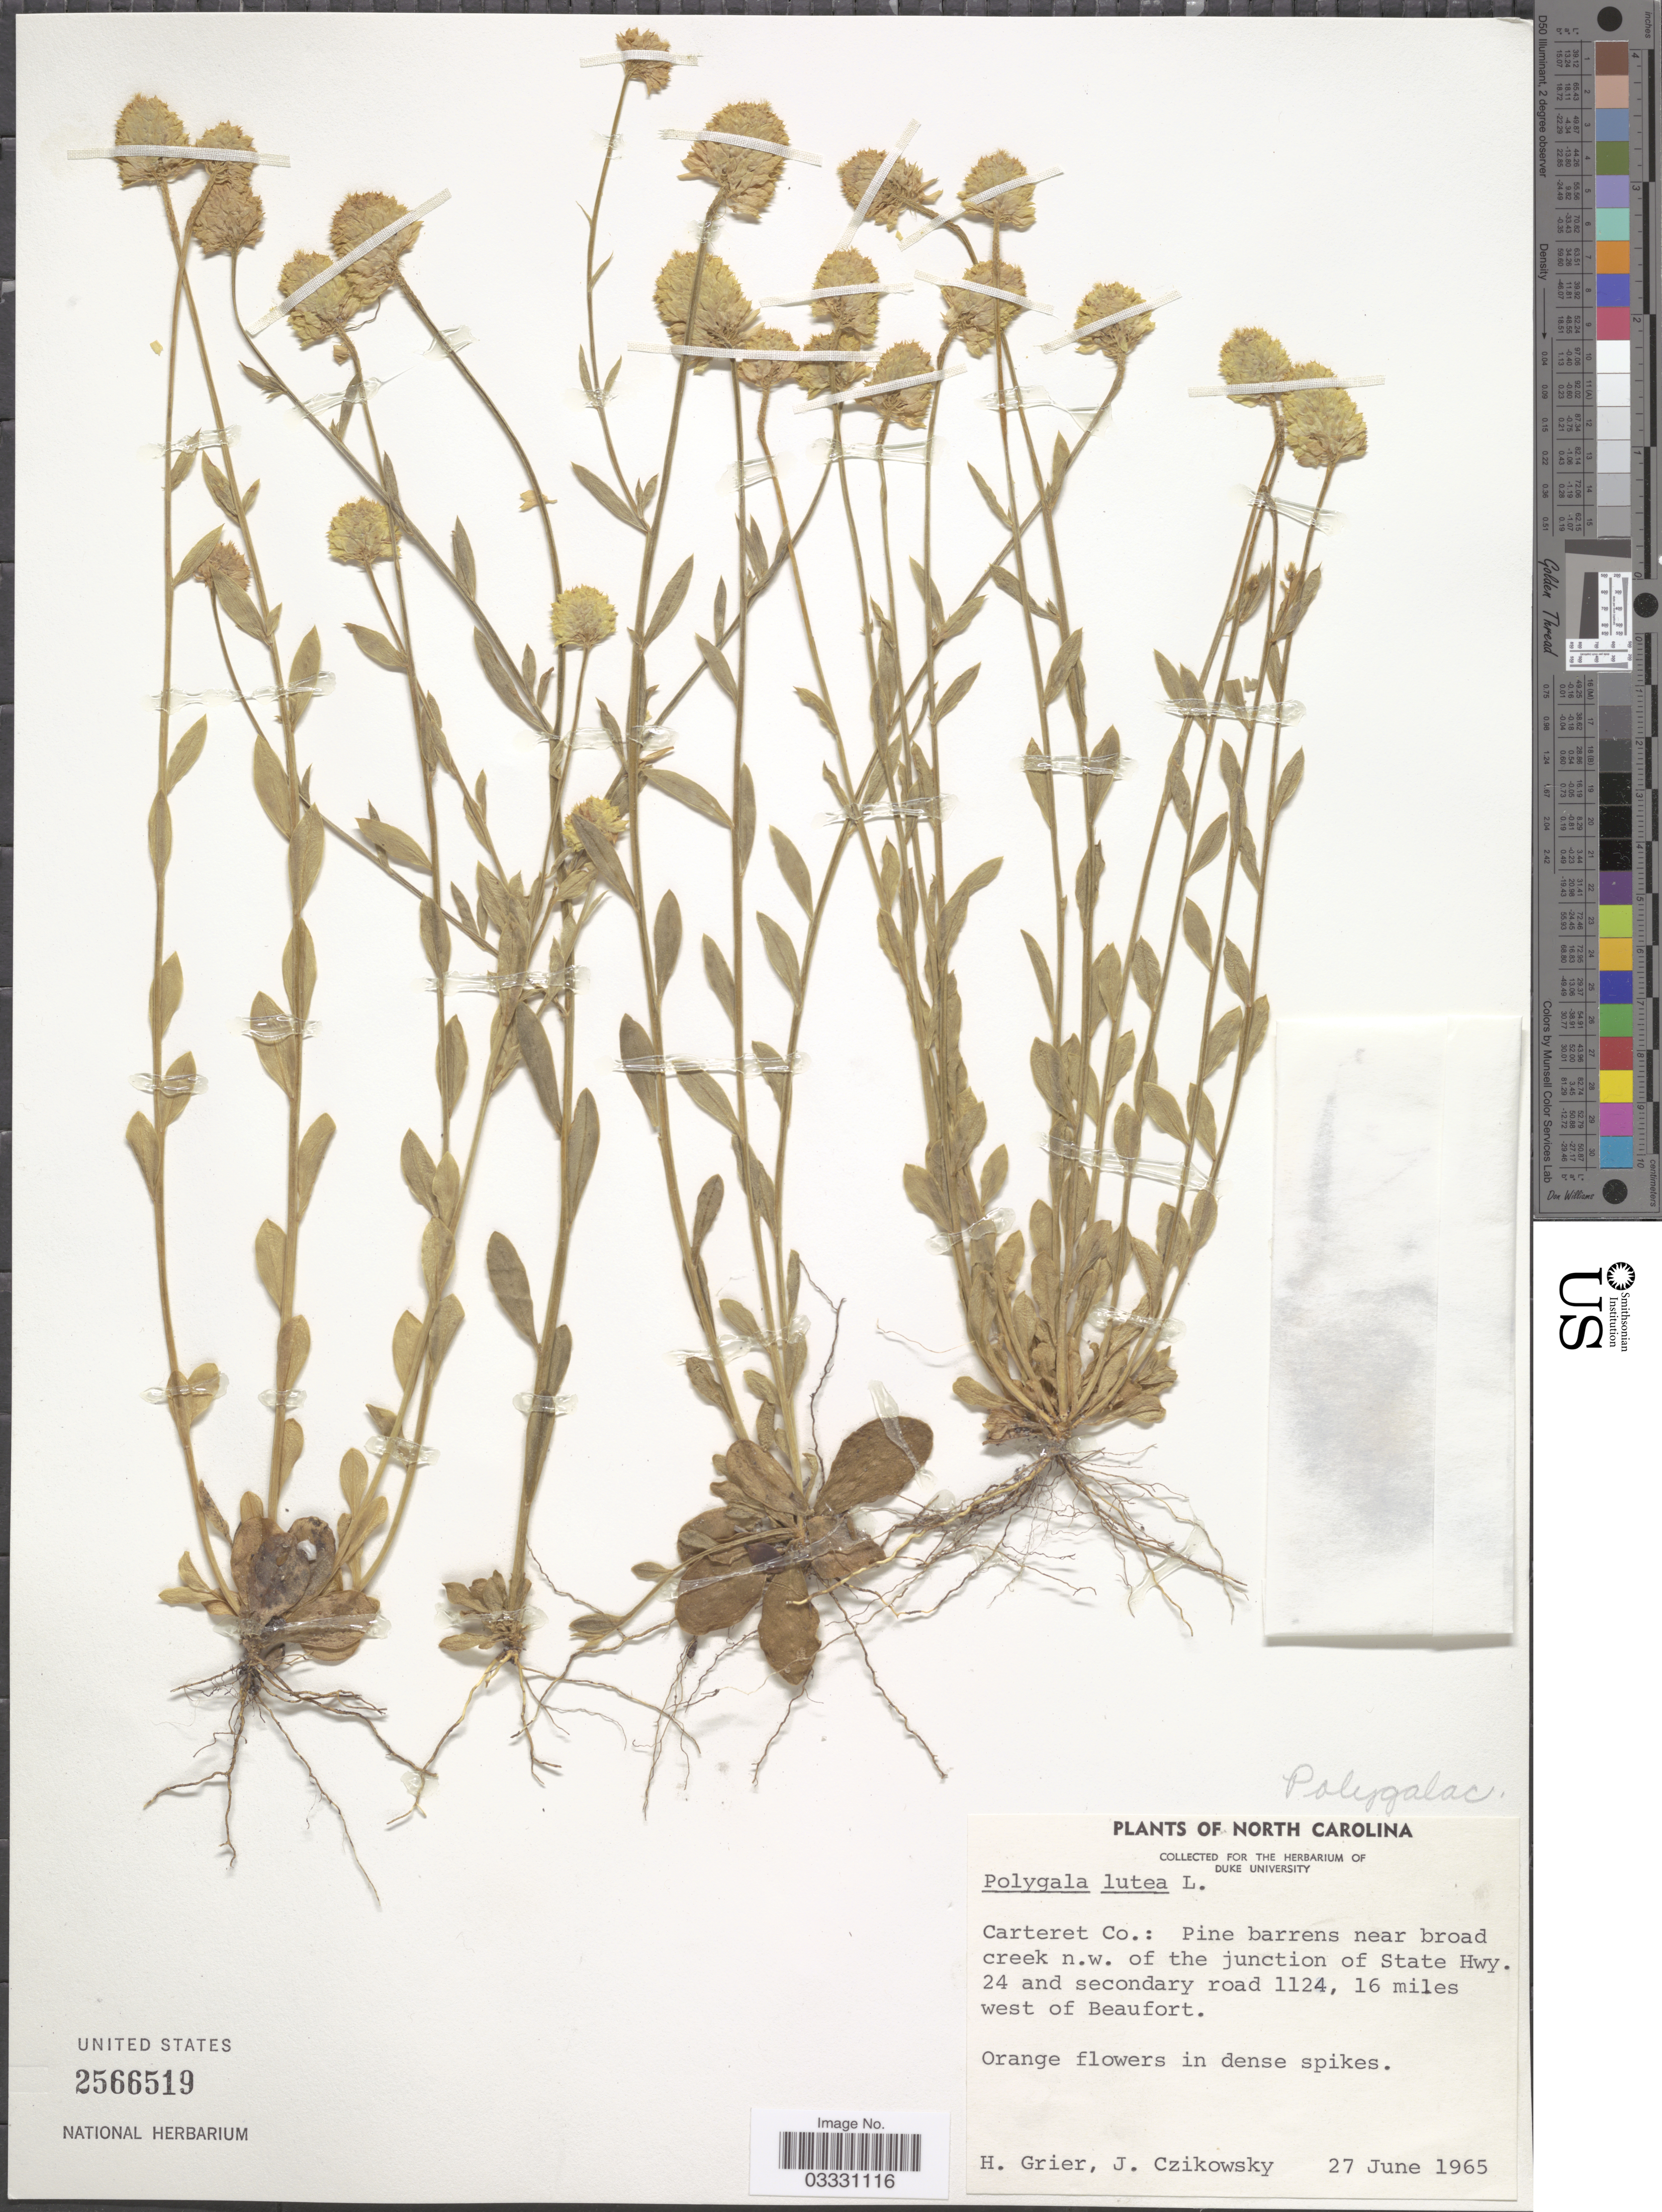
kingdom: Plantae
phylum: Tracheophyta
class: Magnoliopsida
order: Fabales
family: Polygalaceae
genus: Polygala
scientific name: Polygala lutea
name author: L.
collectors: H. Grier & J. Czikowsky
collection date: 1965-06-27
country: United States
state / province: North Carolina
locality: Carteret Co.: Pine barrens near broad creek n.w. of the junction of State Hwy. 24 and secondary road 1124, 16 miles west of Beaufort.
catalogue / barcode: US 2566519